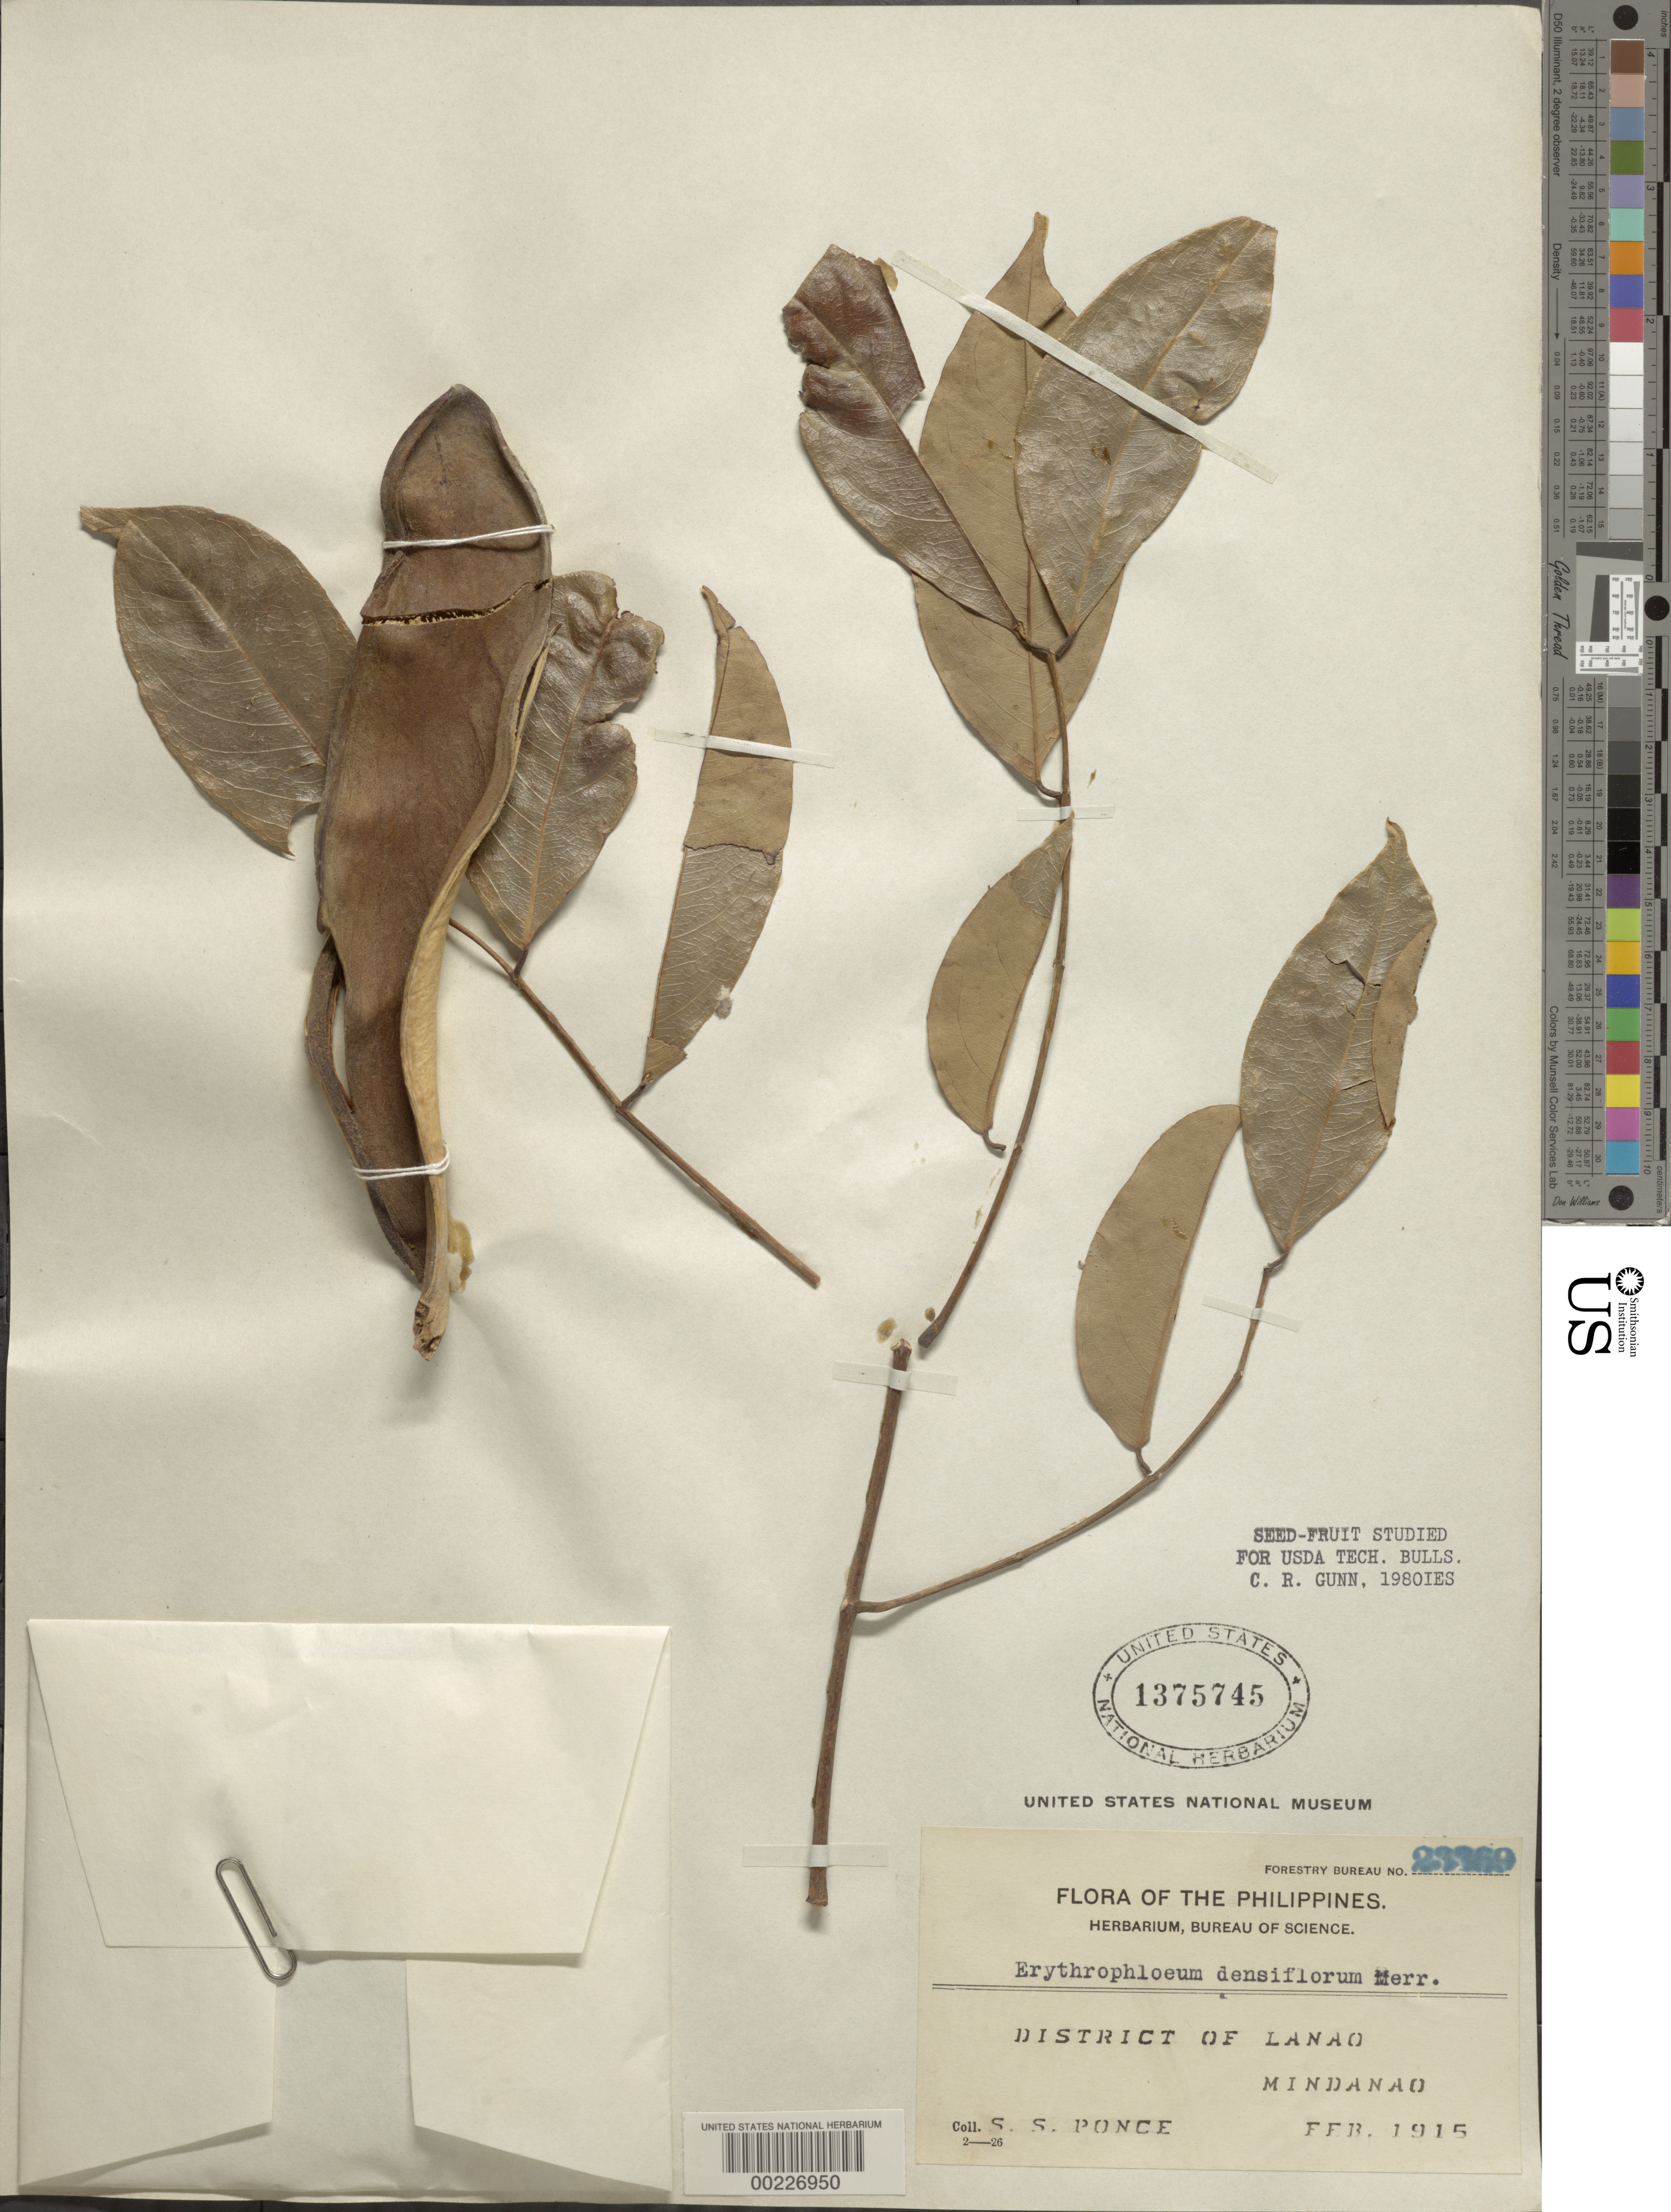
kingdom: Plantae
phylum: Tracheophyta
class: Magnoliopsida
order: Fabales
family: Fabaceae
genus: Erythrophleum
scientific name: Erythrophleum densiflorum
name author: (Elmer) Merr. & Rolfe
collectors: S. Ponce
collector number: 23369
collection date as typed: Feb 1915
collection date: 1915-02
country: Philippines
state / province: Muslim Mindanao / Northern Mindanao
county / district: Lanao del Norte / Lanao del Sur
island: Mindanao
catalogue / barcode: US 1375745